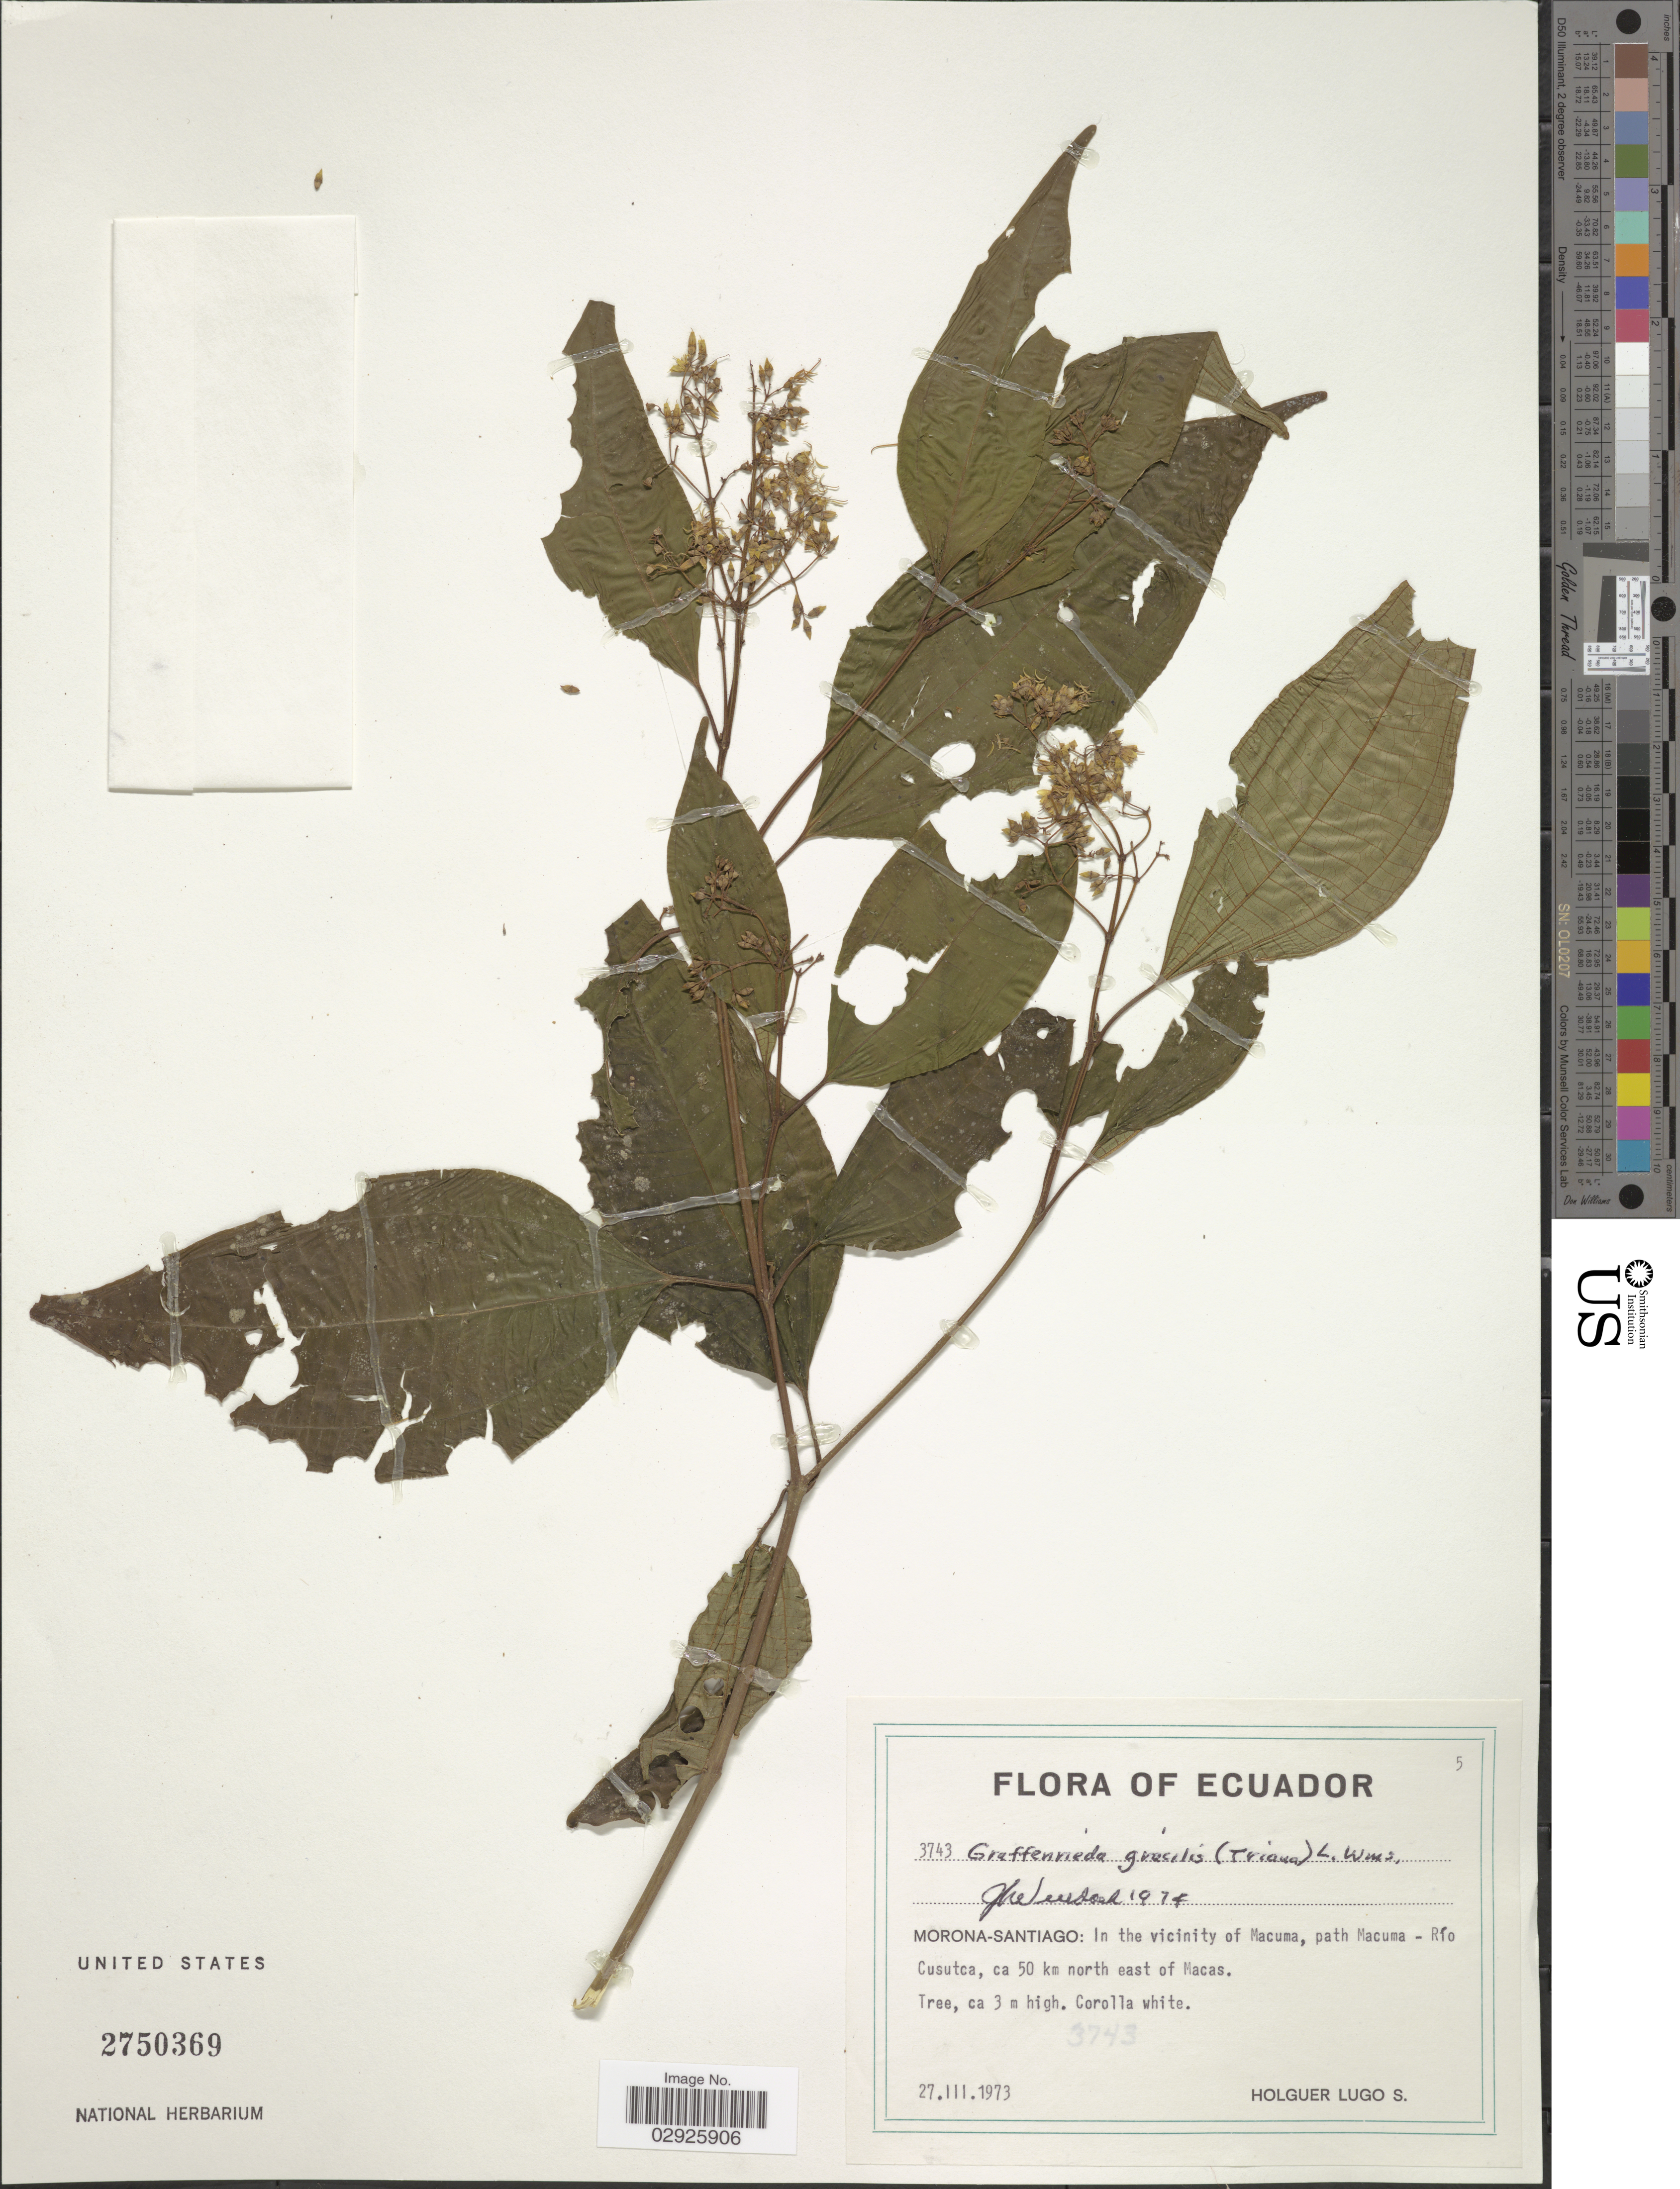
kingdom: Plantae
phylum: Tracheophyta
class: Magnoliopsida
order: Myrtales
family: Melastomataceae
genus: Graffenrieda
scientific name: Graffenrieda gracilis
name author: (Triana) L.O. Williams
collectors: H. Lugo S.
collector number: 3743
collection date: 1973-03-27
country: Ecuador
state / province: Morona-Santiago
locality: In the vicinity of Macuma, path Macuma - Río Cusutca, ca 50 km north east of Macas.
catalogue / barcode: US 2750369